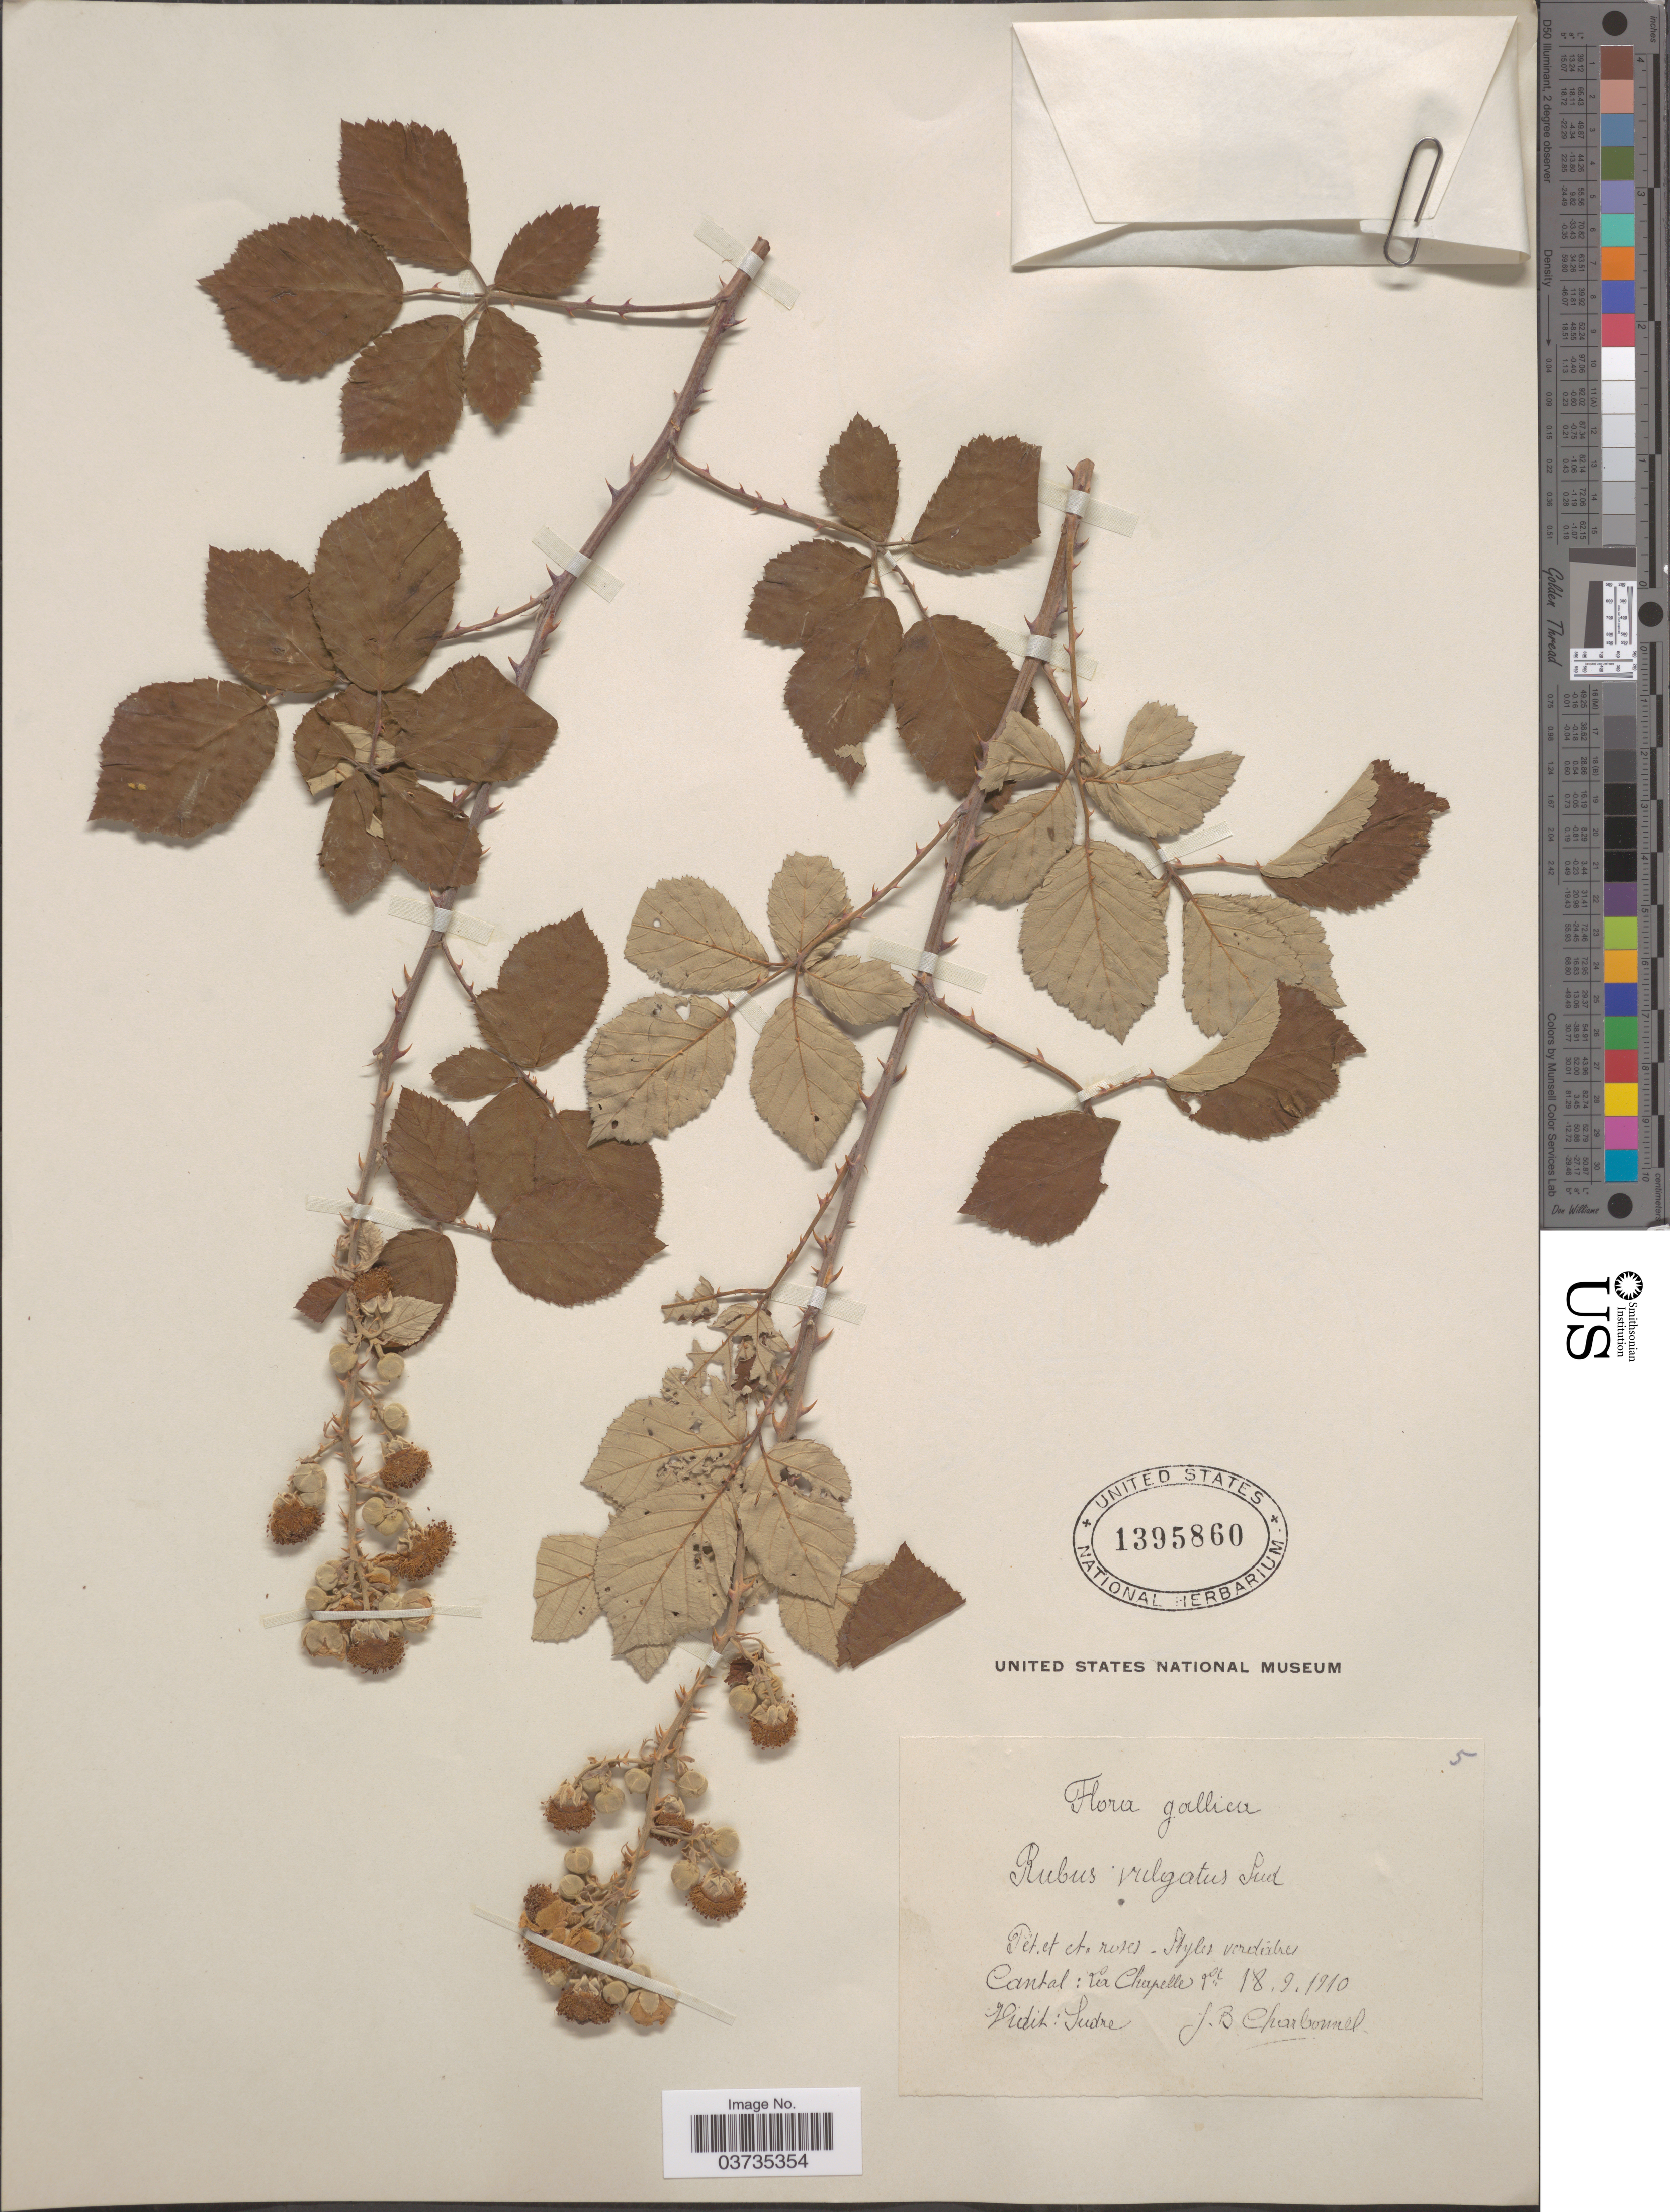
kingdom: Plantae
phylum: Tracheophyta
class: Magnoliopsida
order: Rosales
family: Rosaceae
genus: Rubus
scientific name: Rubus vulgatus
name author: Rozanova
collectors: J. Charbonnel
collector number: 5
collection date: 1910-09-18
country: France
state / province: Auvergne-Rhône-Alpes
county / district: Cantal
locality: Gallica. Cantal: La Chapelle Lt.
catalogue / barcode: US 1395860